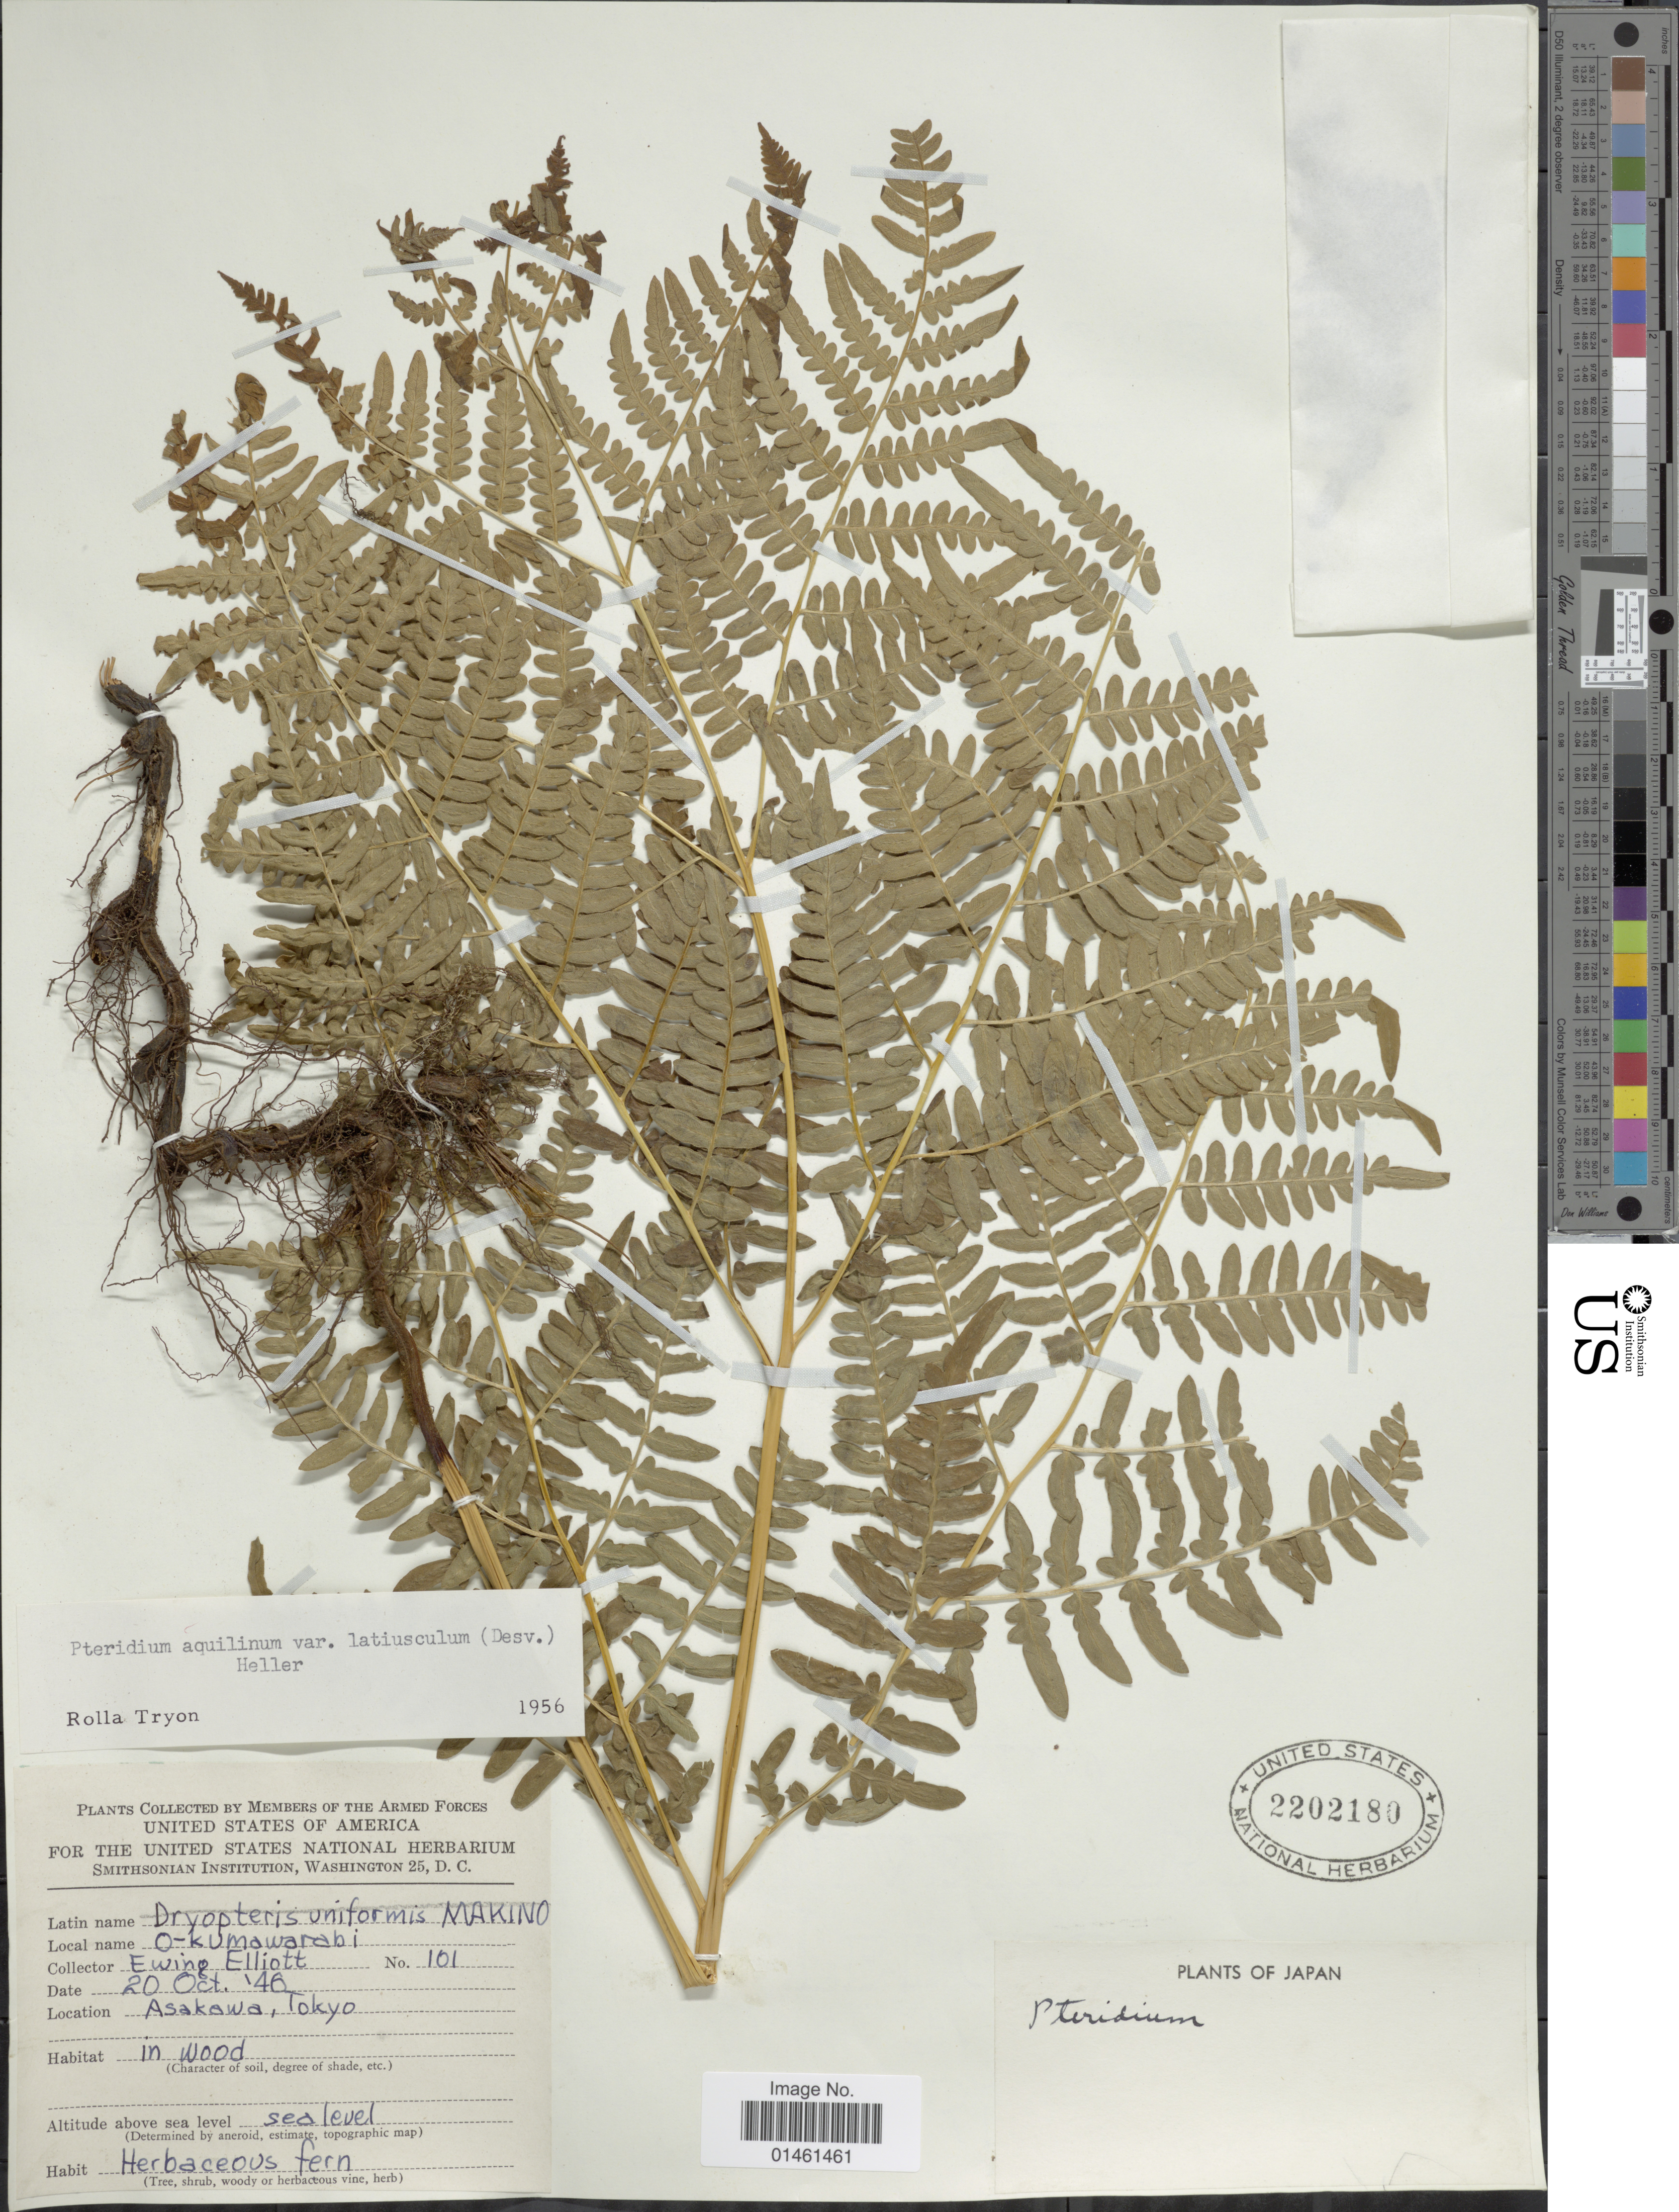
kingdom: Plantae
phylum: Tracheophyta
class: Polypodiopsida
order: Polypodiales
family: Dennstaedtiaceae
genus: Pteridium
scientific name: Pteridium aquilinum var. latiusculum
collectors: E. Elliot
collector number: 101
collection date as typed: Transcribed d/m/y: 20/10/46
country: Japan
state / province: Tokyo, Federal City of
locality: Asakawa, Tokyo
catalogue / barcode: US 2202180